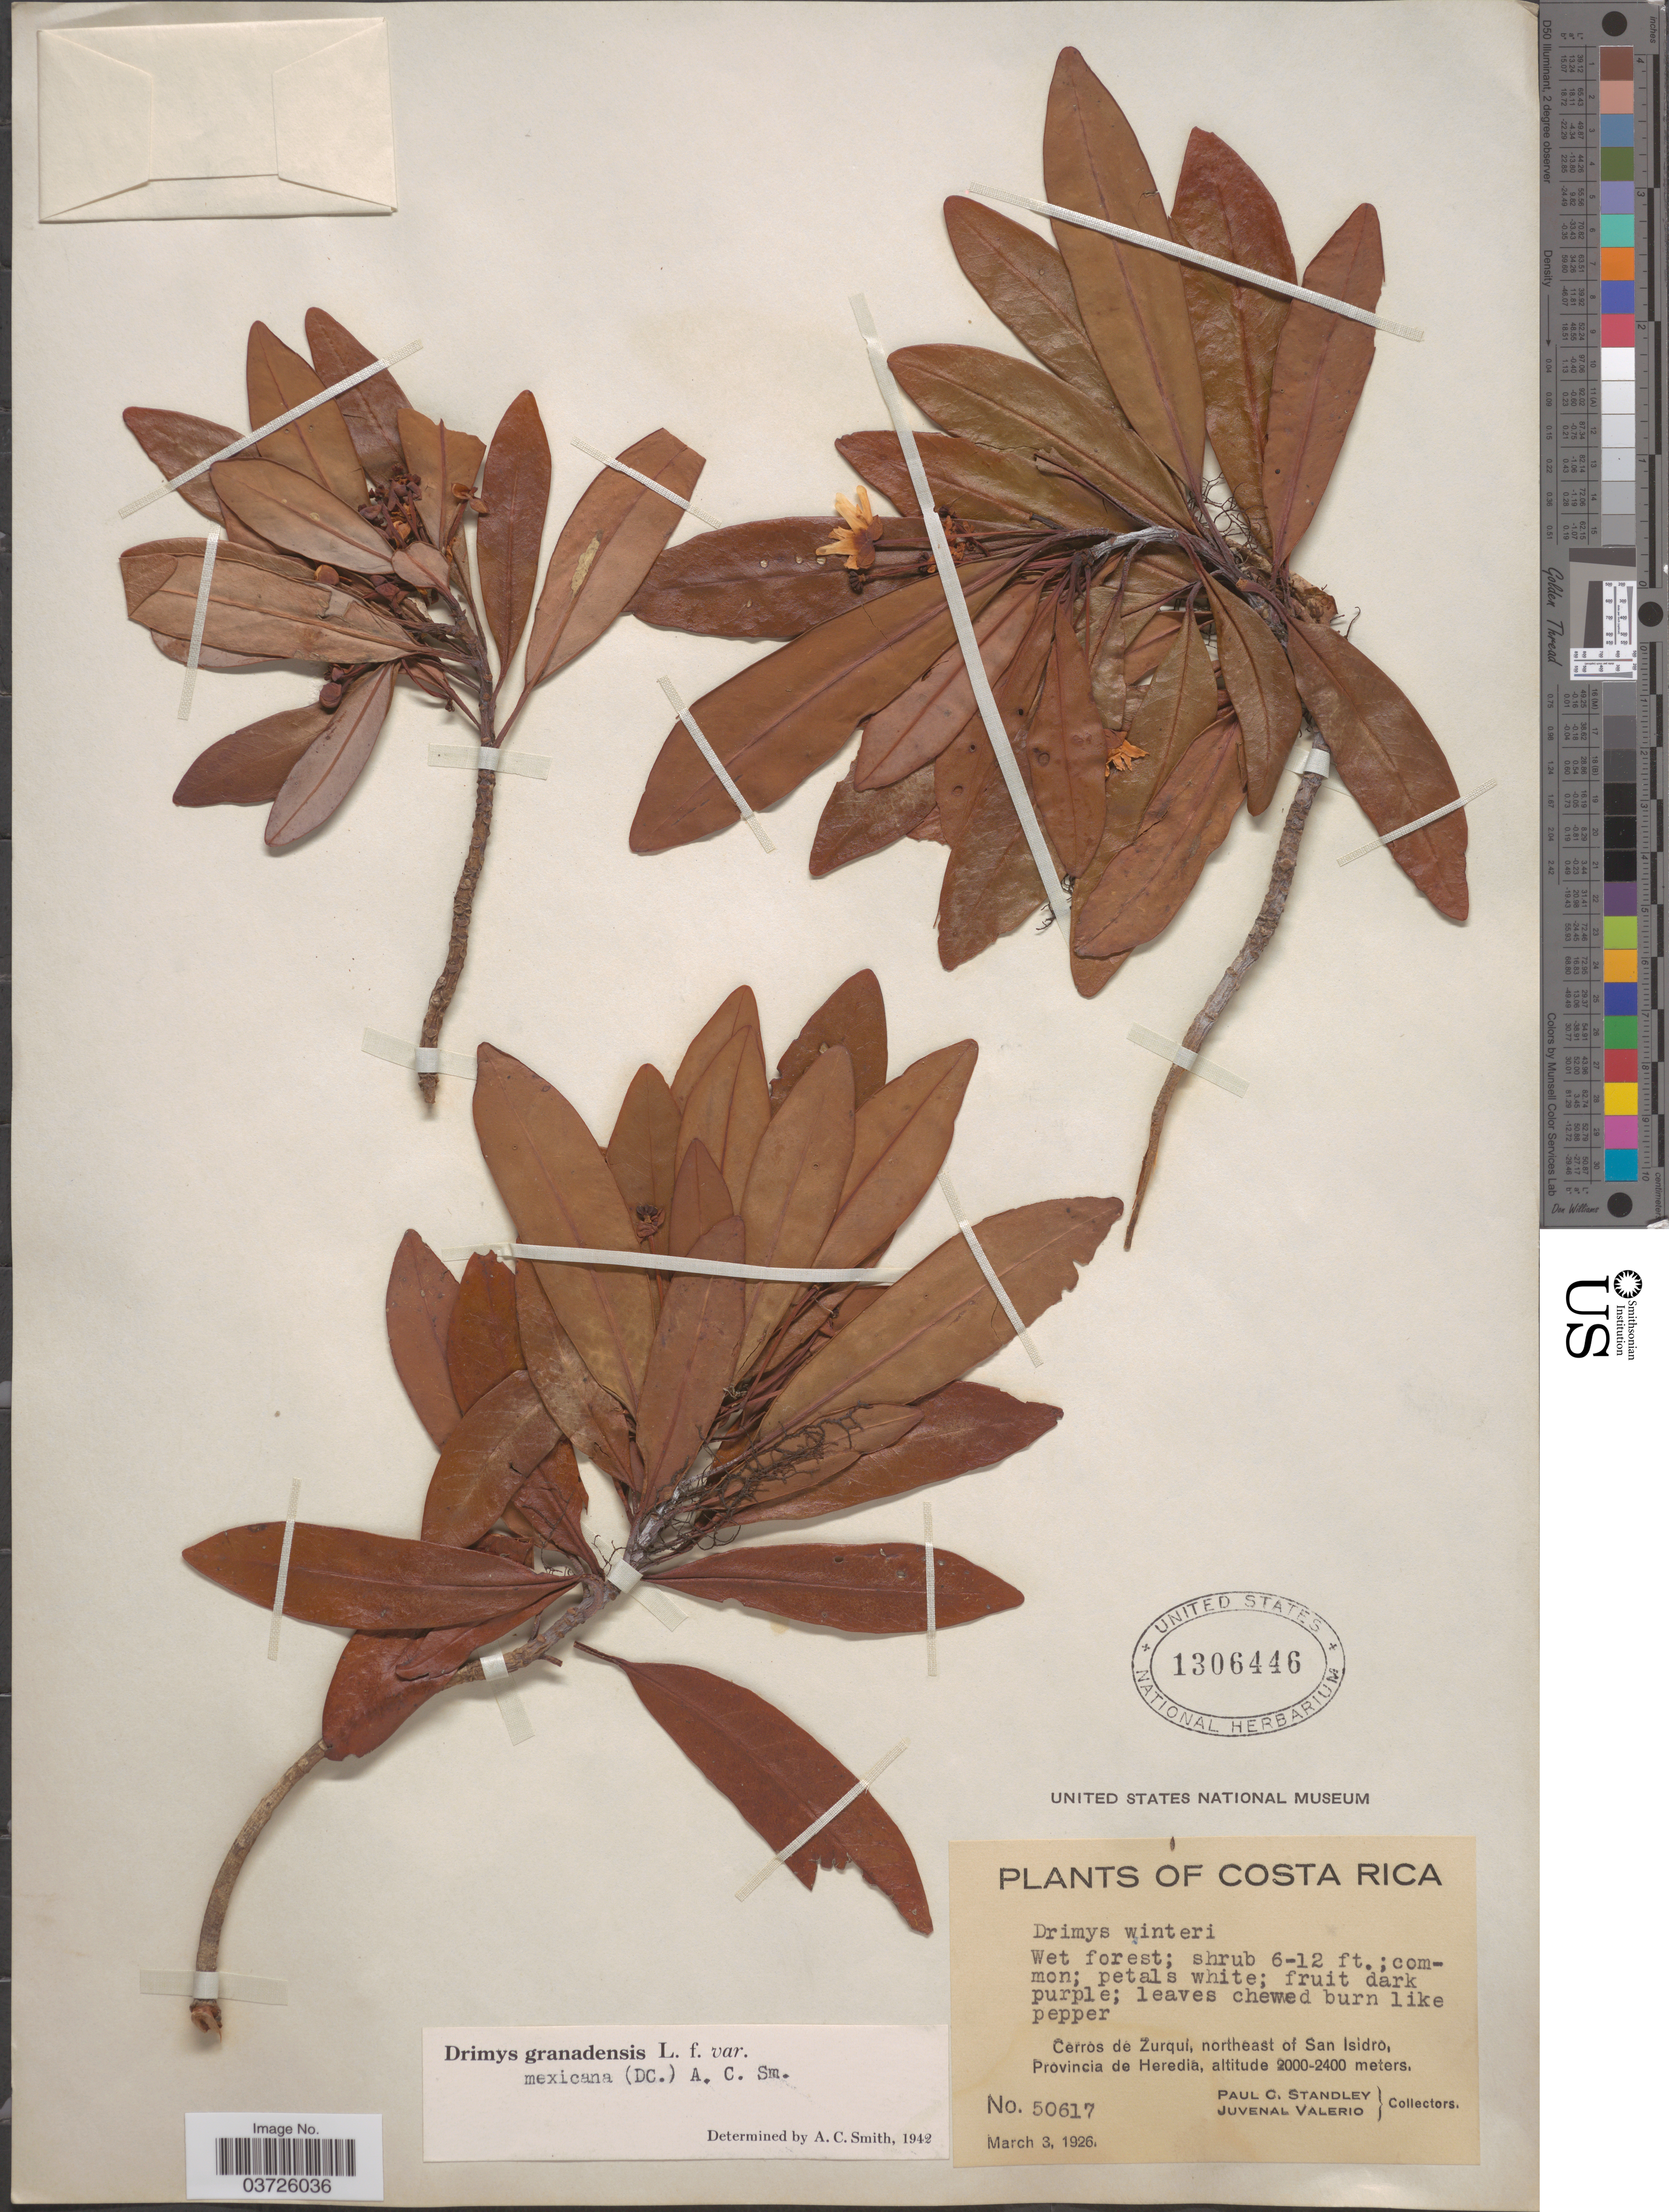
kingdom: Plantae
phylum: Tracheophyta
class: Magnoliopsida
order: Canellales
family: Winteraceae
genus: Drimys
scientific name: Drimys granadensis var. mexicana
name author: L. f.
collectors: P. C. Standley & J. Valerio R.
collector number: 50617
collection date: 1926-03-03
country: Costa Rica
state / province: Heredia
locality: Cerros de Zurqui, northeast of San Isidro.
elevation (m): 2000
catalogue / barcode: US 1306446